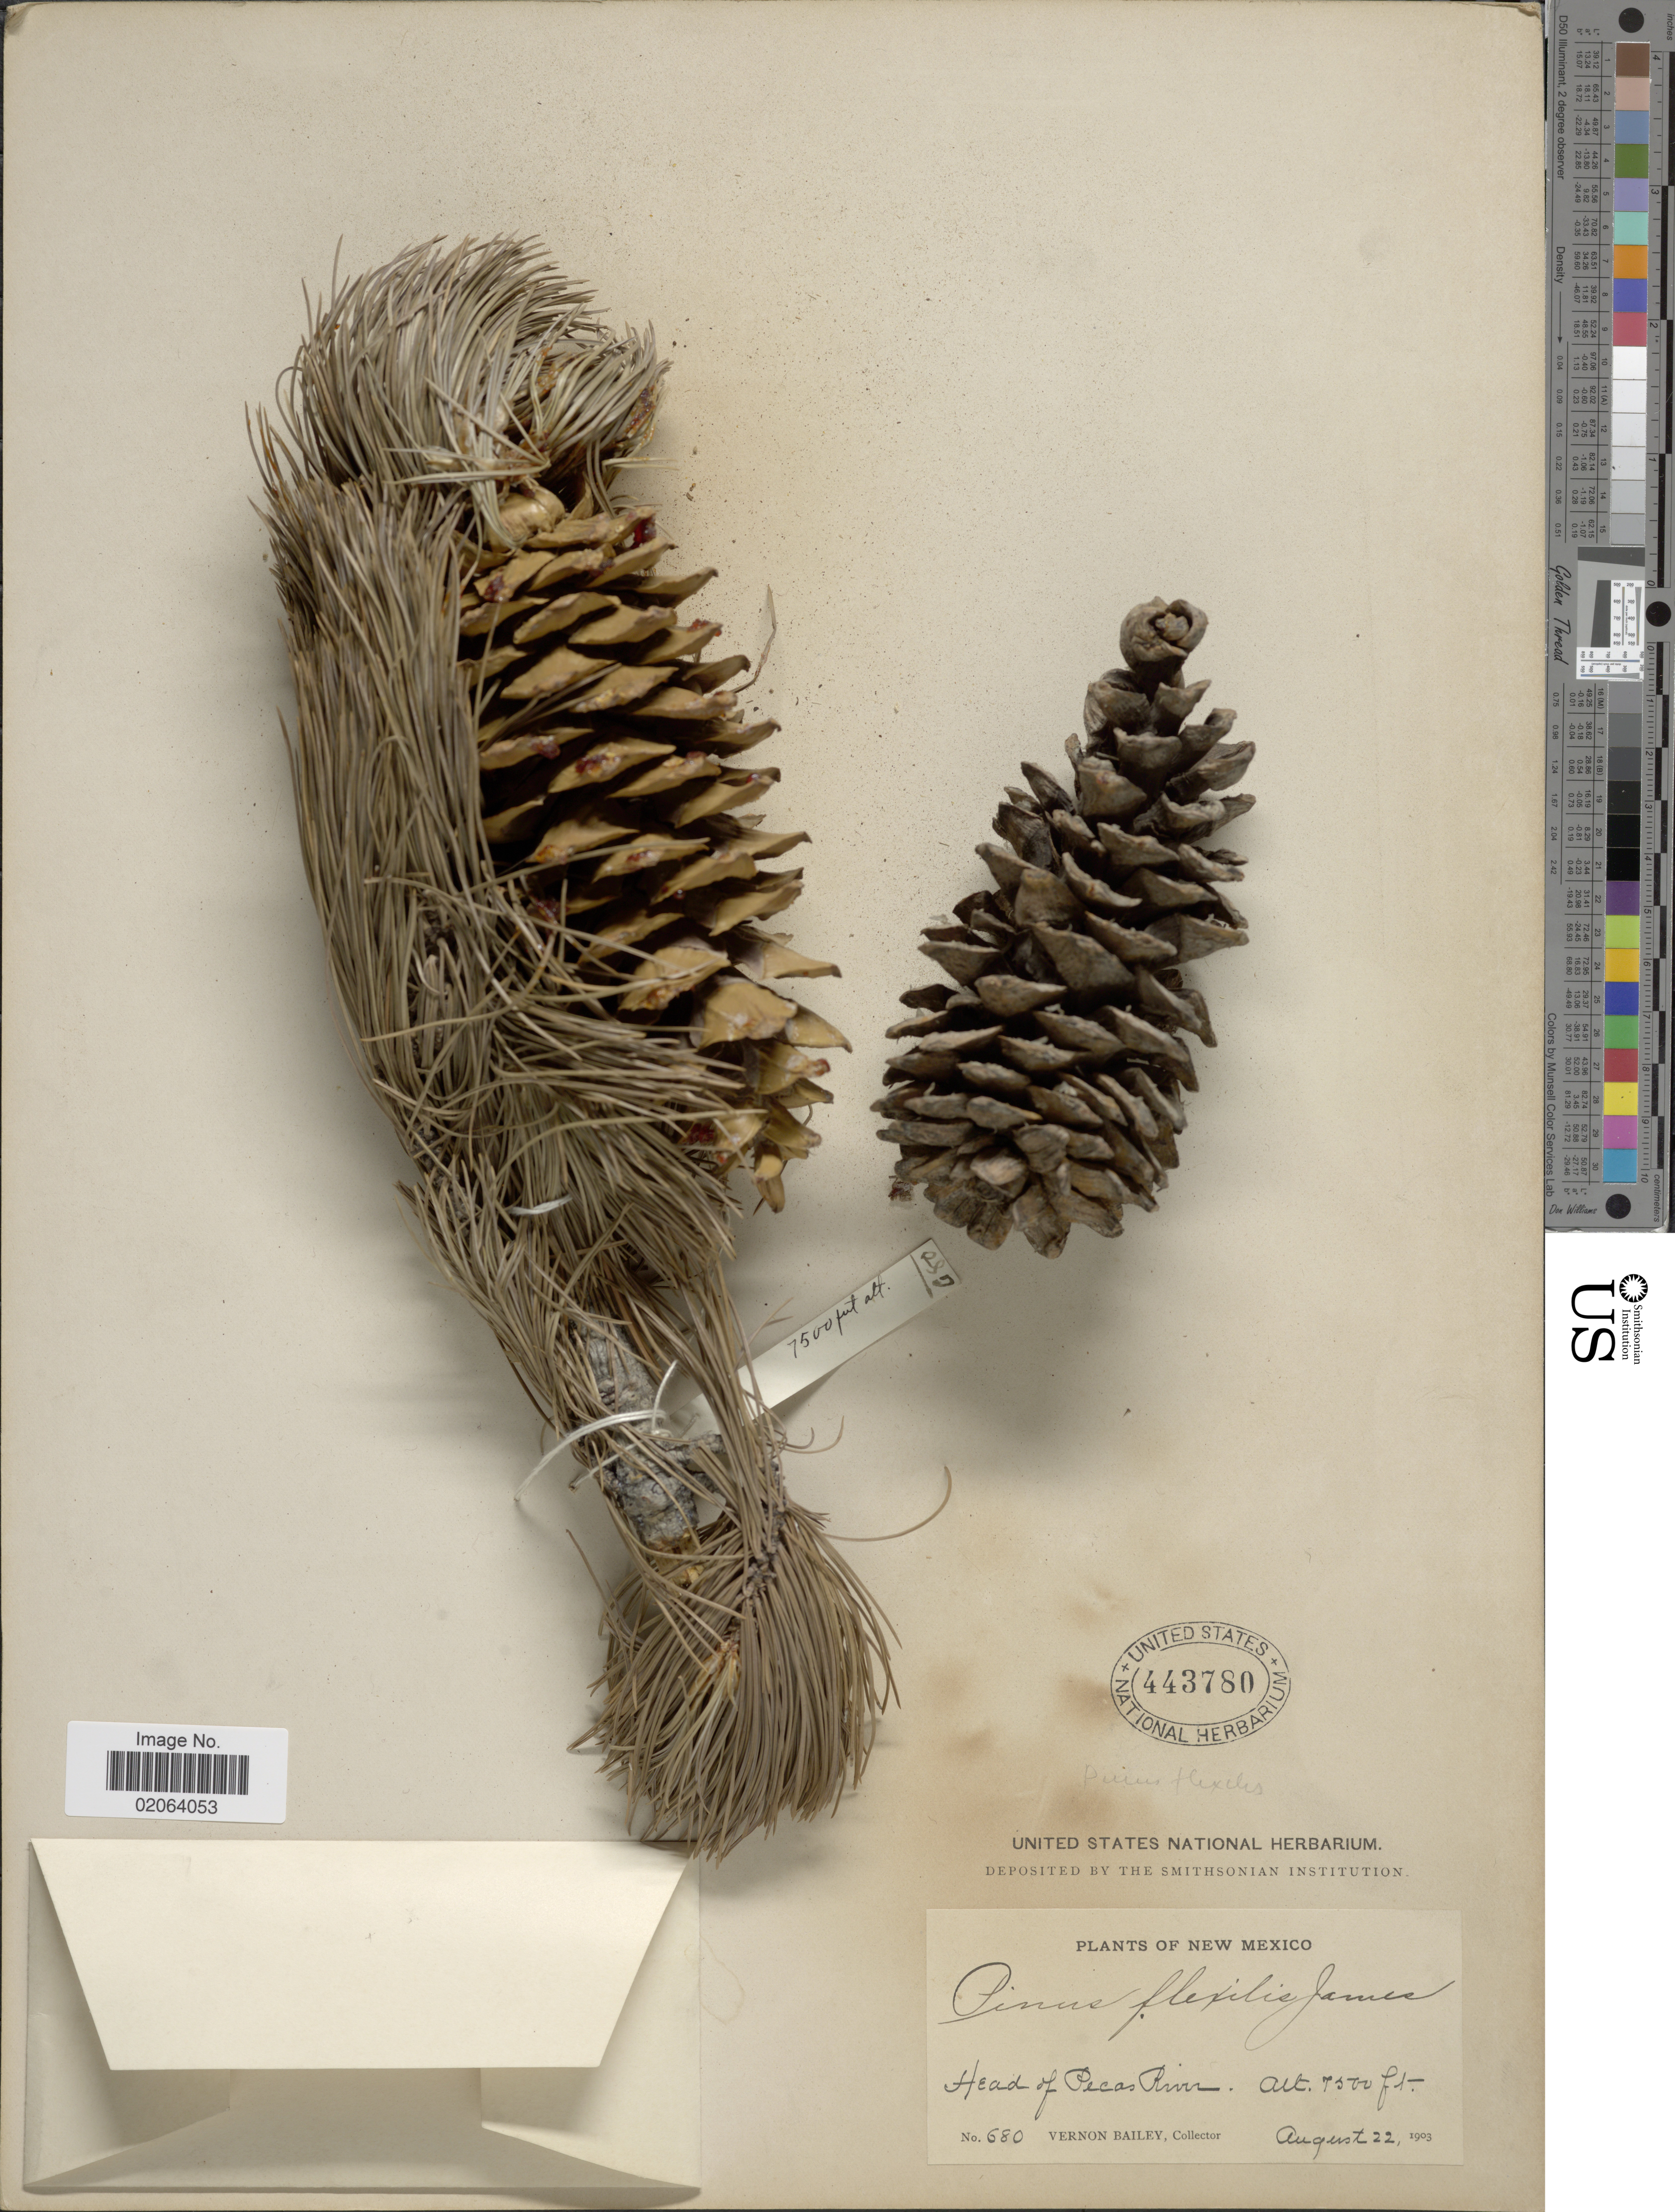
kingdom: Plantae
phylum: Tracheophyta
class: Pinopsida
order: Pinales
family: Pinaceae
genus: Pinus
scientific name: Pinus flexilis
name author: E. James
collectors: V. O. Bailey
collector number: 680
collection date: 1903-08-22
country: United States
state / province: New Mexico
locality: Head of Pecas River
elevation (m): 2286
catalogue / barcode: US 443780